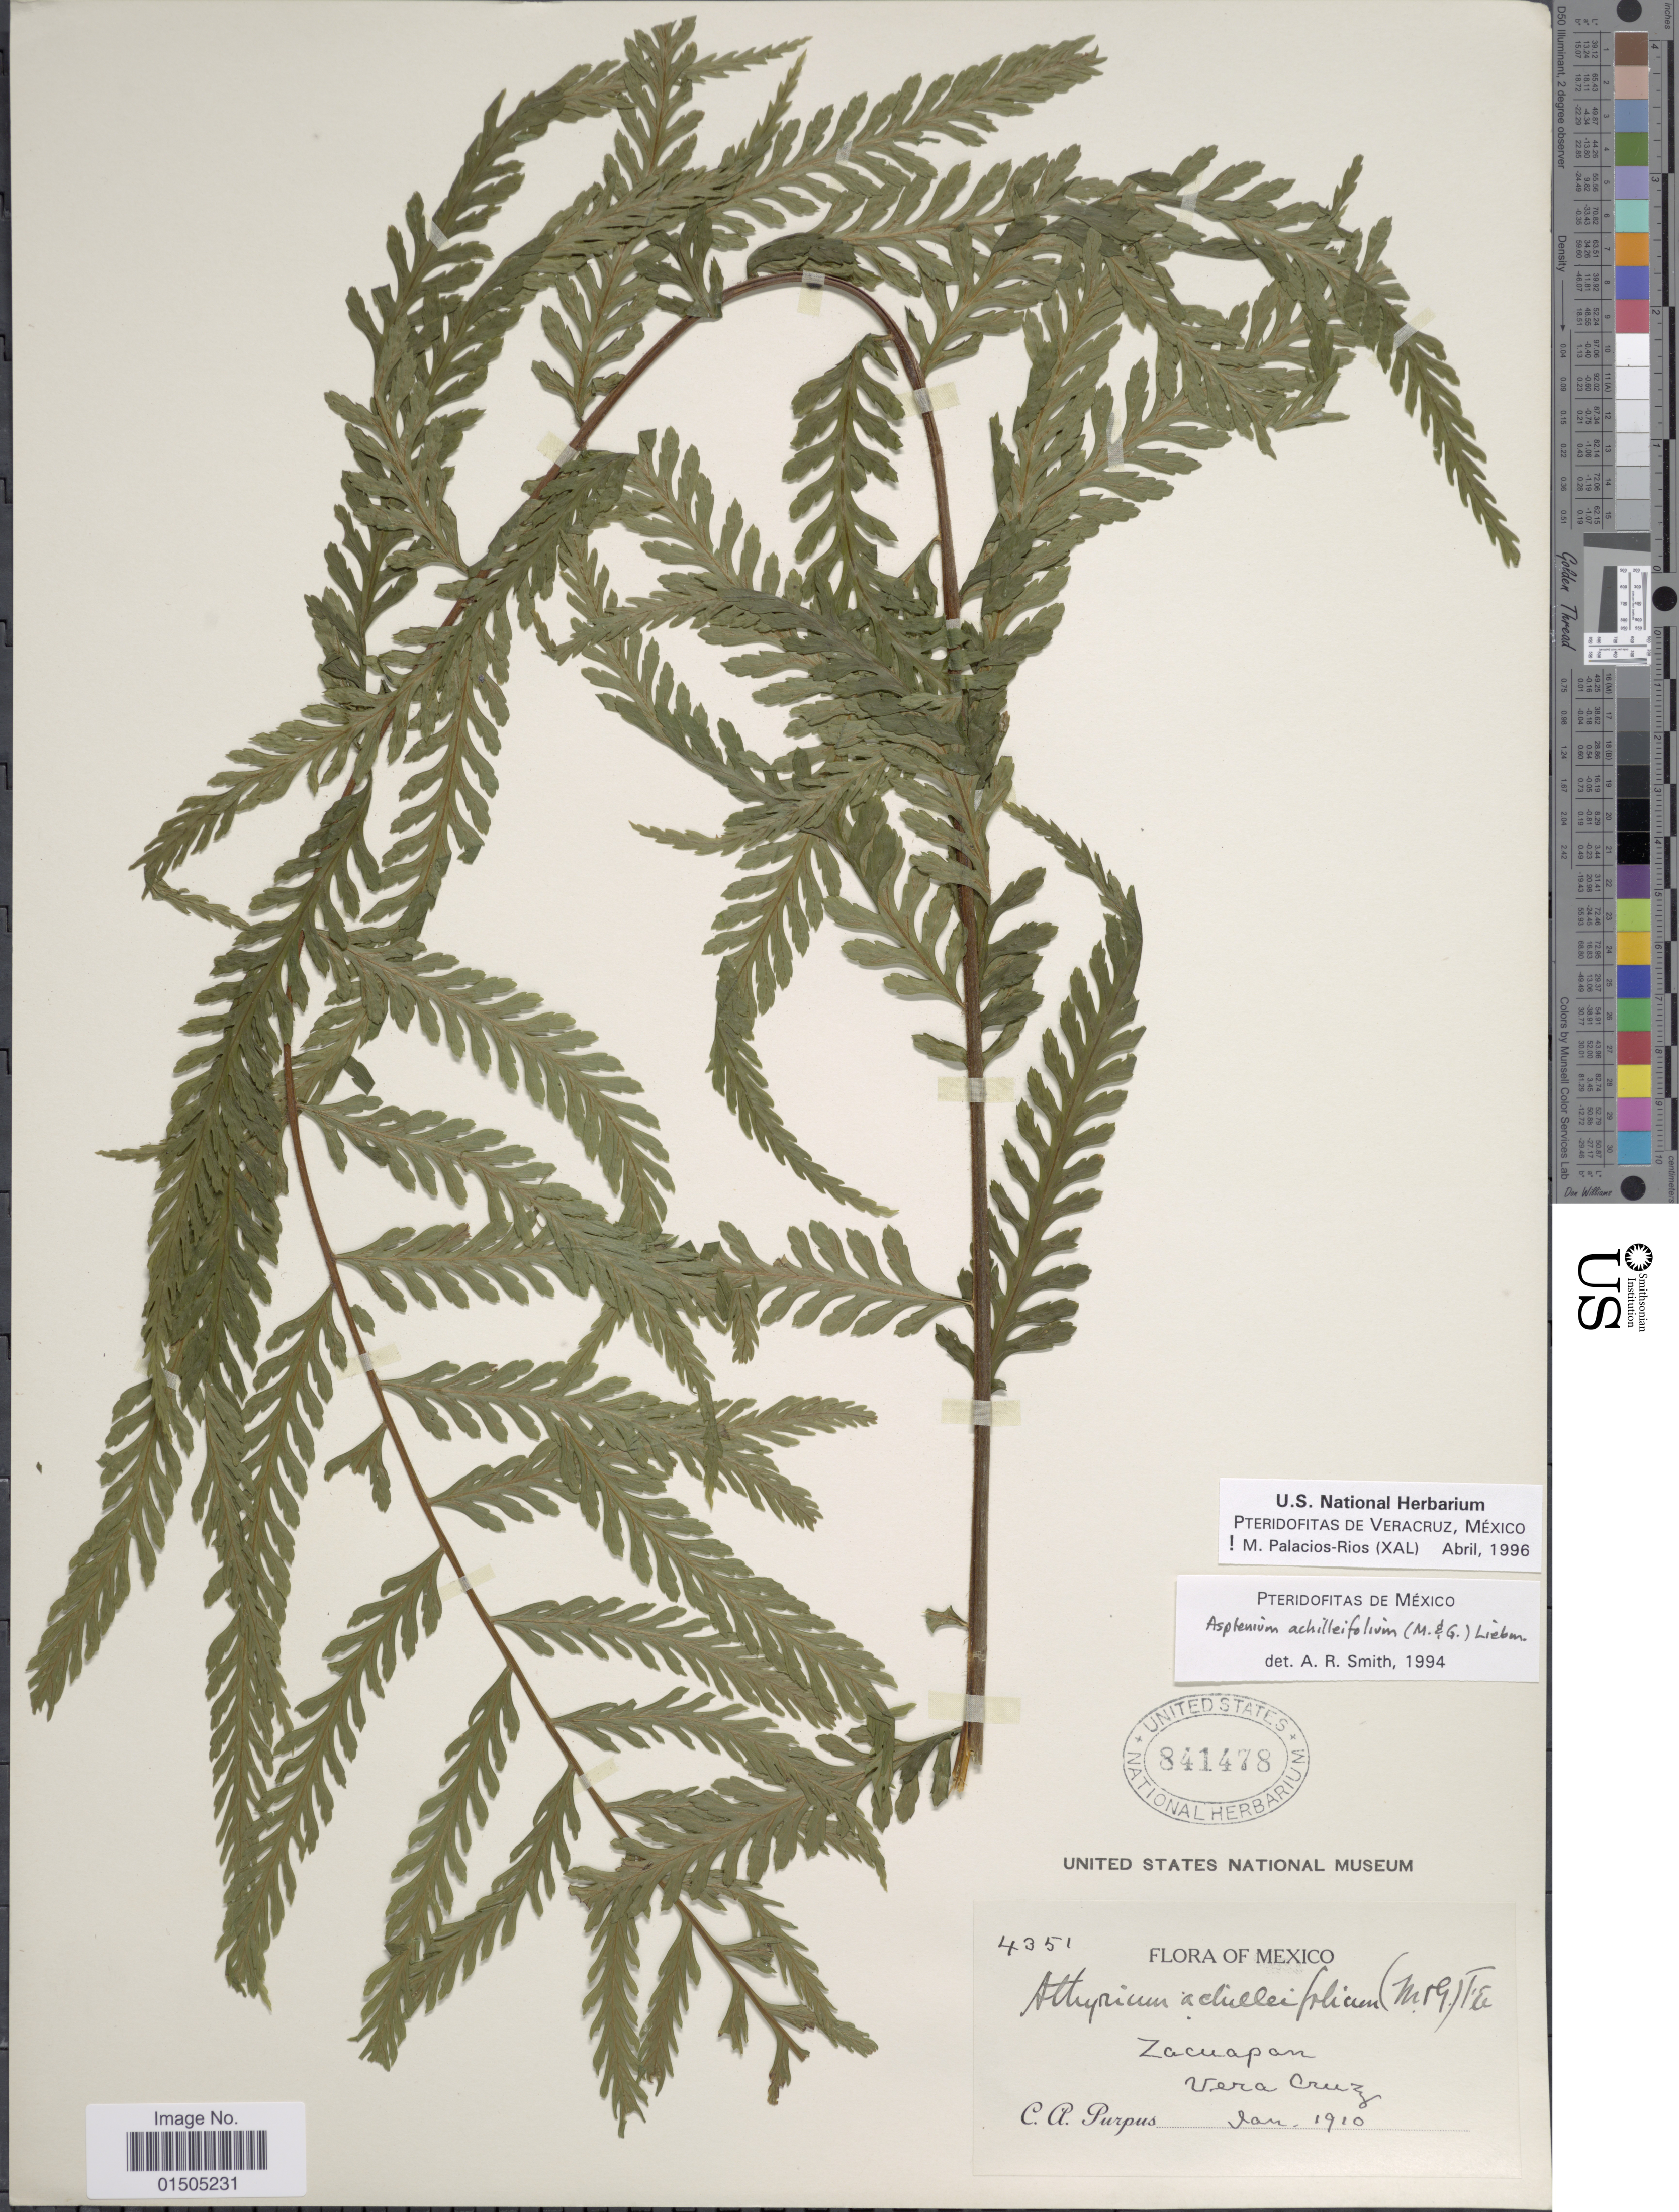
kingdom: Plantae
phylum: Tracheophyta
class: Polypodiopsida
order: Polypodiales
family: Aspleniaceae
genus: Asplenium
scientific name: Asplenium achilleifolium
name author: (M. Martens & Galeotti) Liebm.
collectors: C. A. Purpus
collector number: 4351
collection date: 1910-01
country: Mexico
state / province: Veracruz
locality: Zacuapan.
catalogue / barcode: US 841478